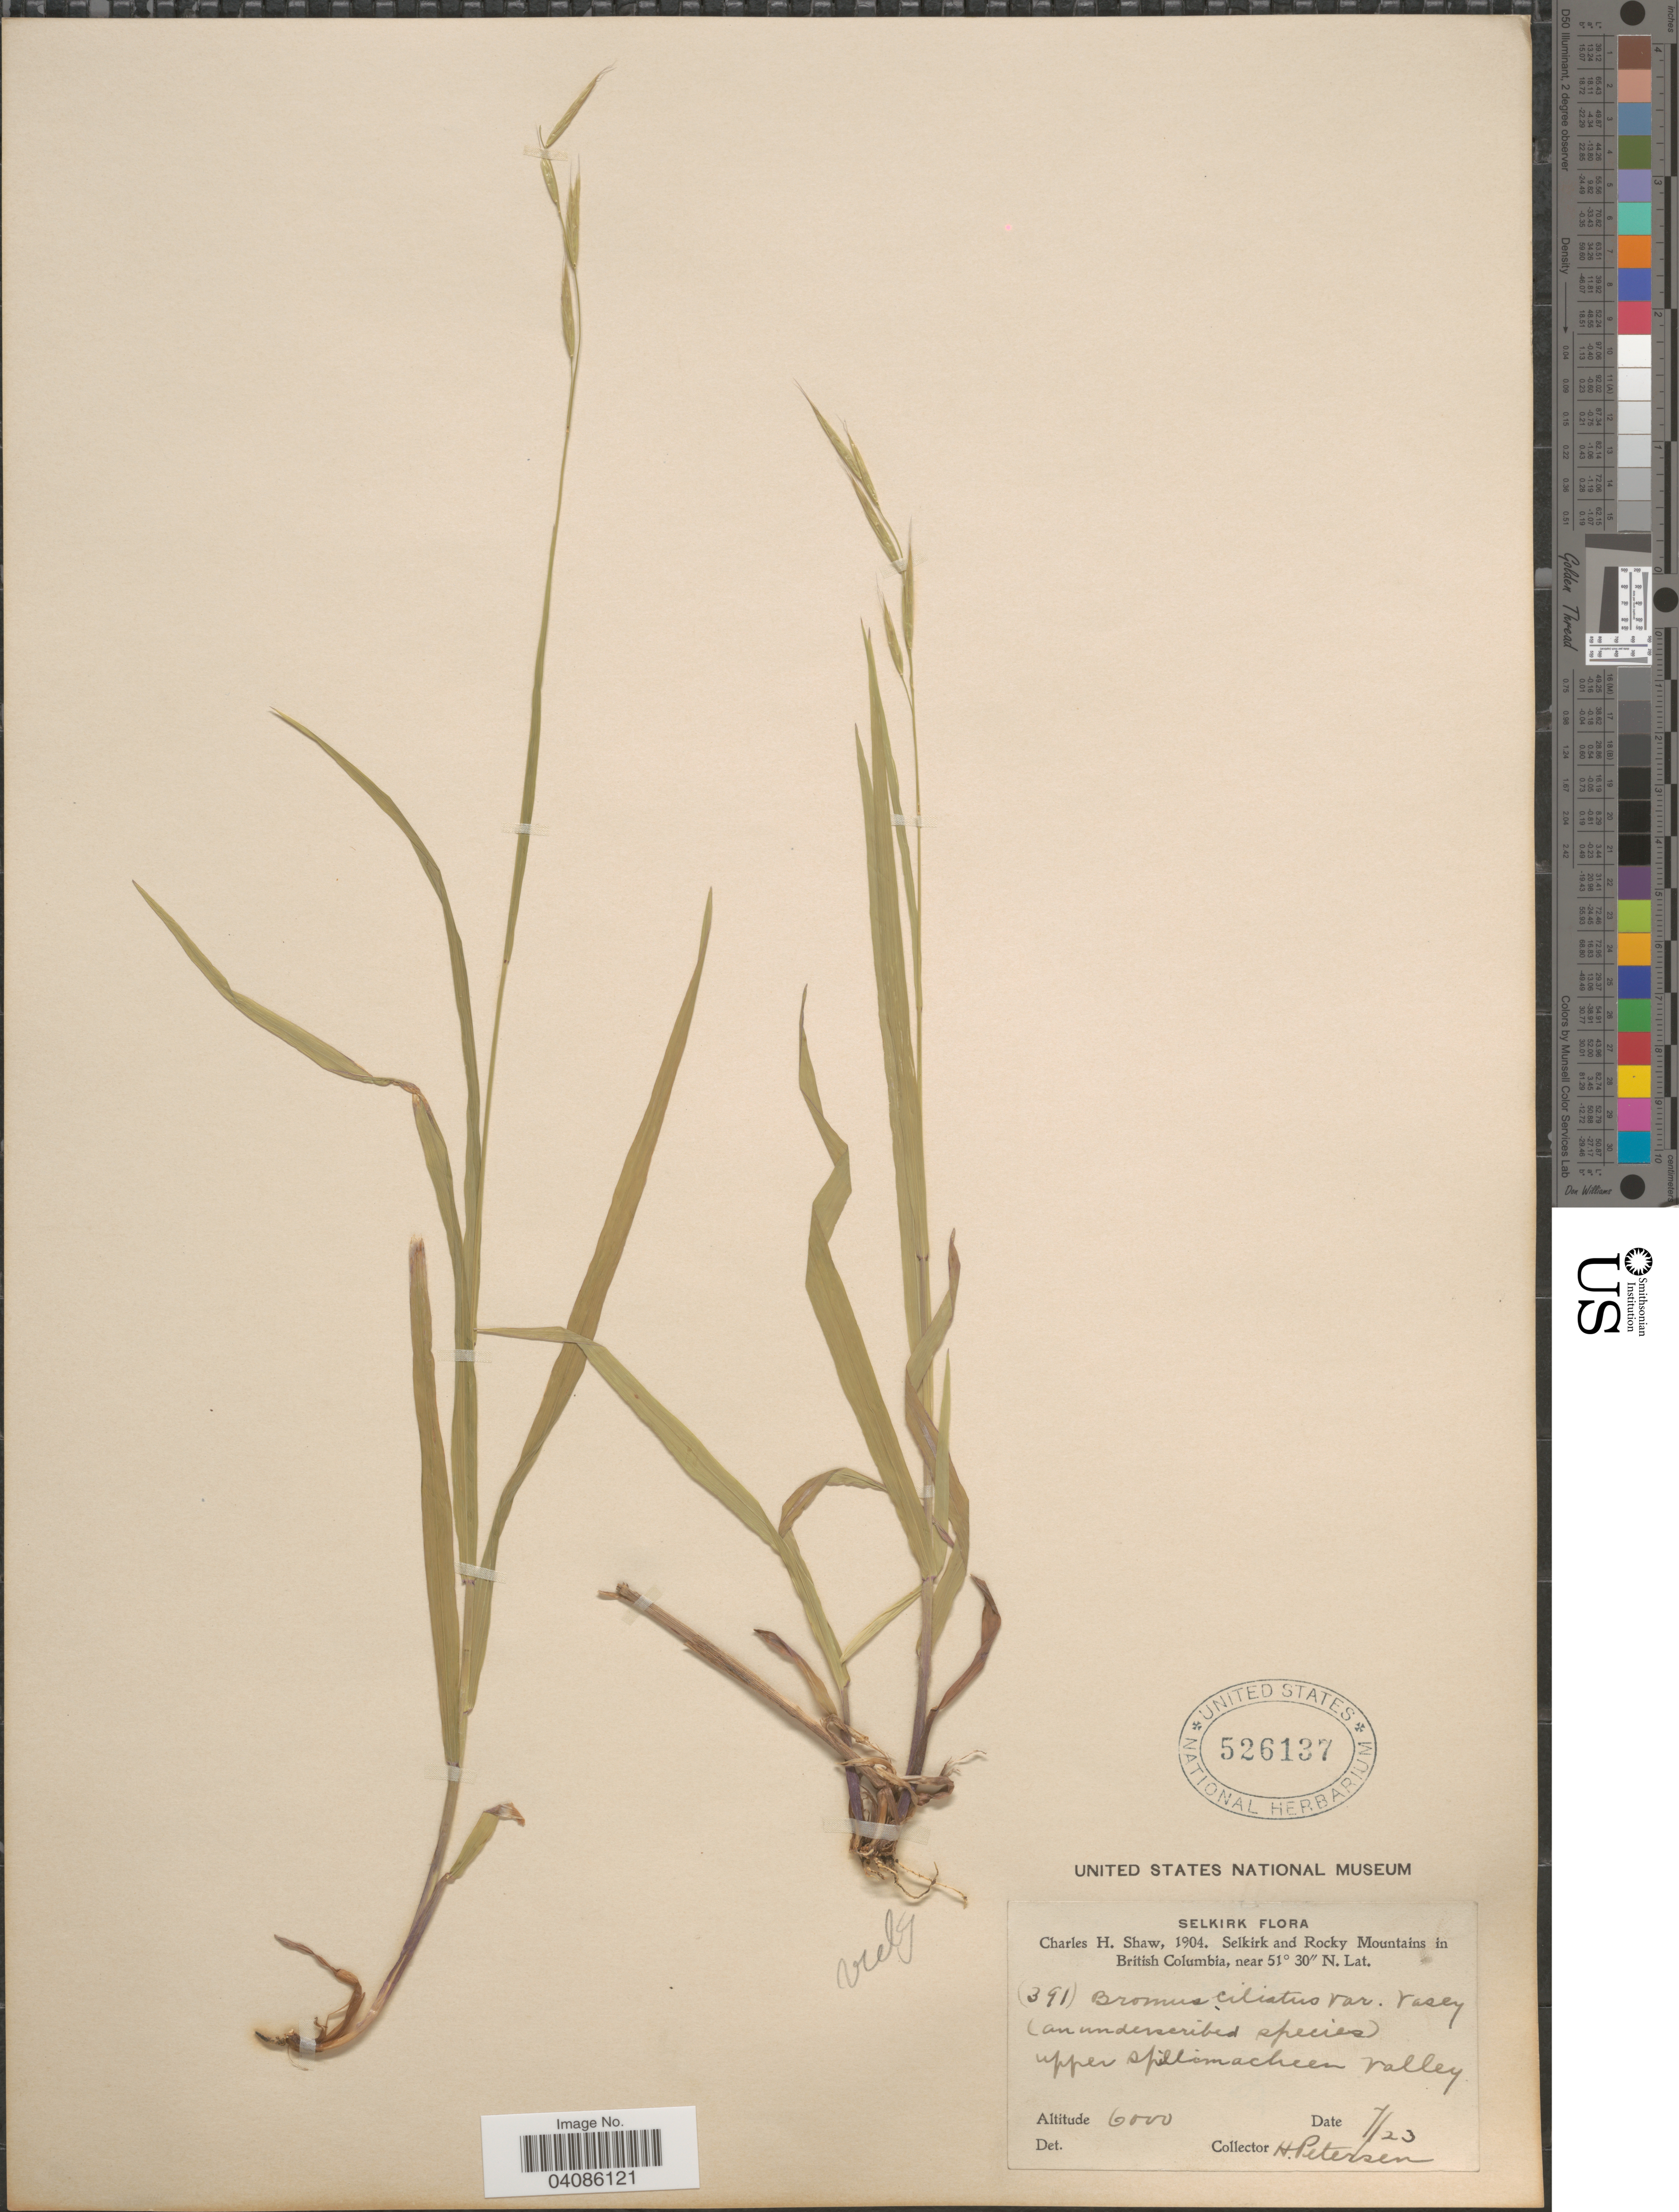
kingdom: Plantae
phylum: Tracheophyta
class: Liliopsida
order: Poales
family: Poaceae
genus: Bromus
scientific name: Bromus vulgaris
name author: (Hook.) Shear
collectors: H. Petersen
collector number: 391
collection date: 1904-07-23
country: Canada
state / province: British Columbia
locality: Selkirk. Selkirk and Rocky Mountains. Upper Spillimacheen Valley.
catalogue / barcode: US 526137